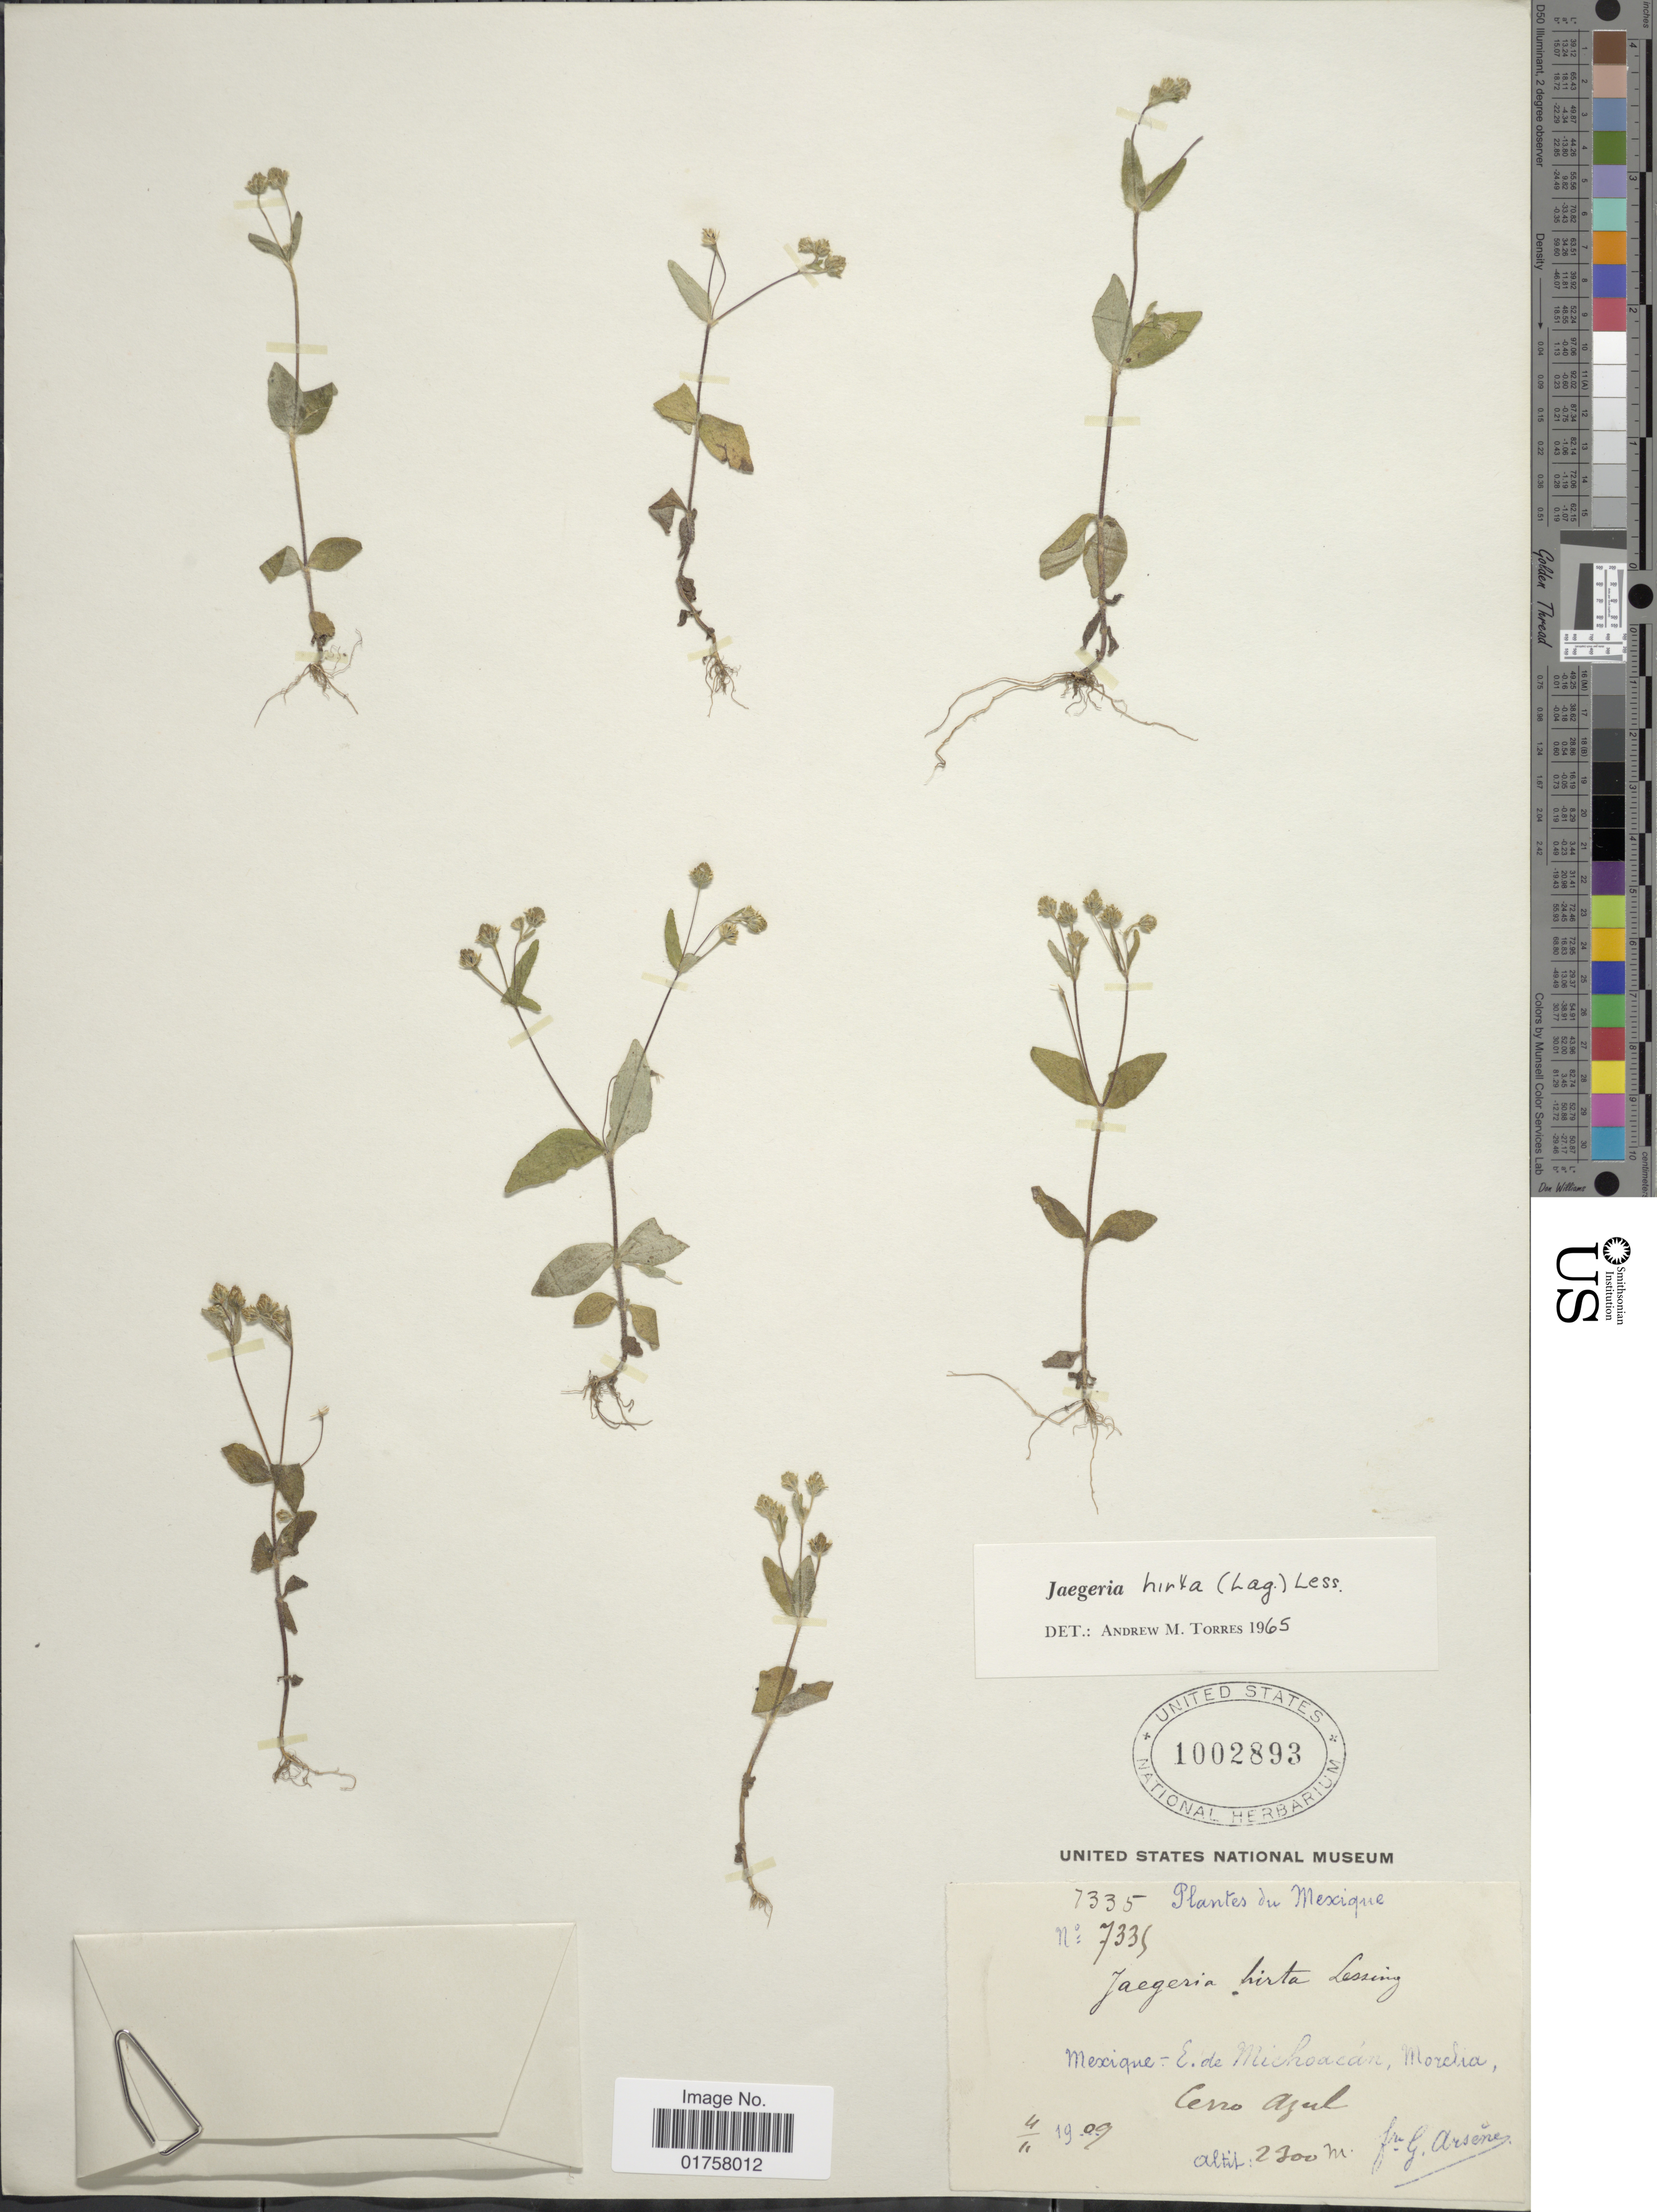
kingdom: Plantae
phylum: Tracheophyta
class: Magnoliopsida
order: Asterales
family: Asteraceae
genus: Jaegeria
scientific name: Jaegeria hirta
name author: (Lag.) Less.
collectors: Bro. G. Arsène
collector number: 7335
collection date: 1909-11-04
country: Mexico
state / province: Michoacán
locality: Morelia, Cerro Azul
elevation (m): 2300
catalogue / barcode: US 1002893